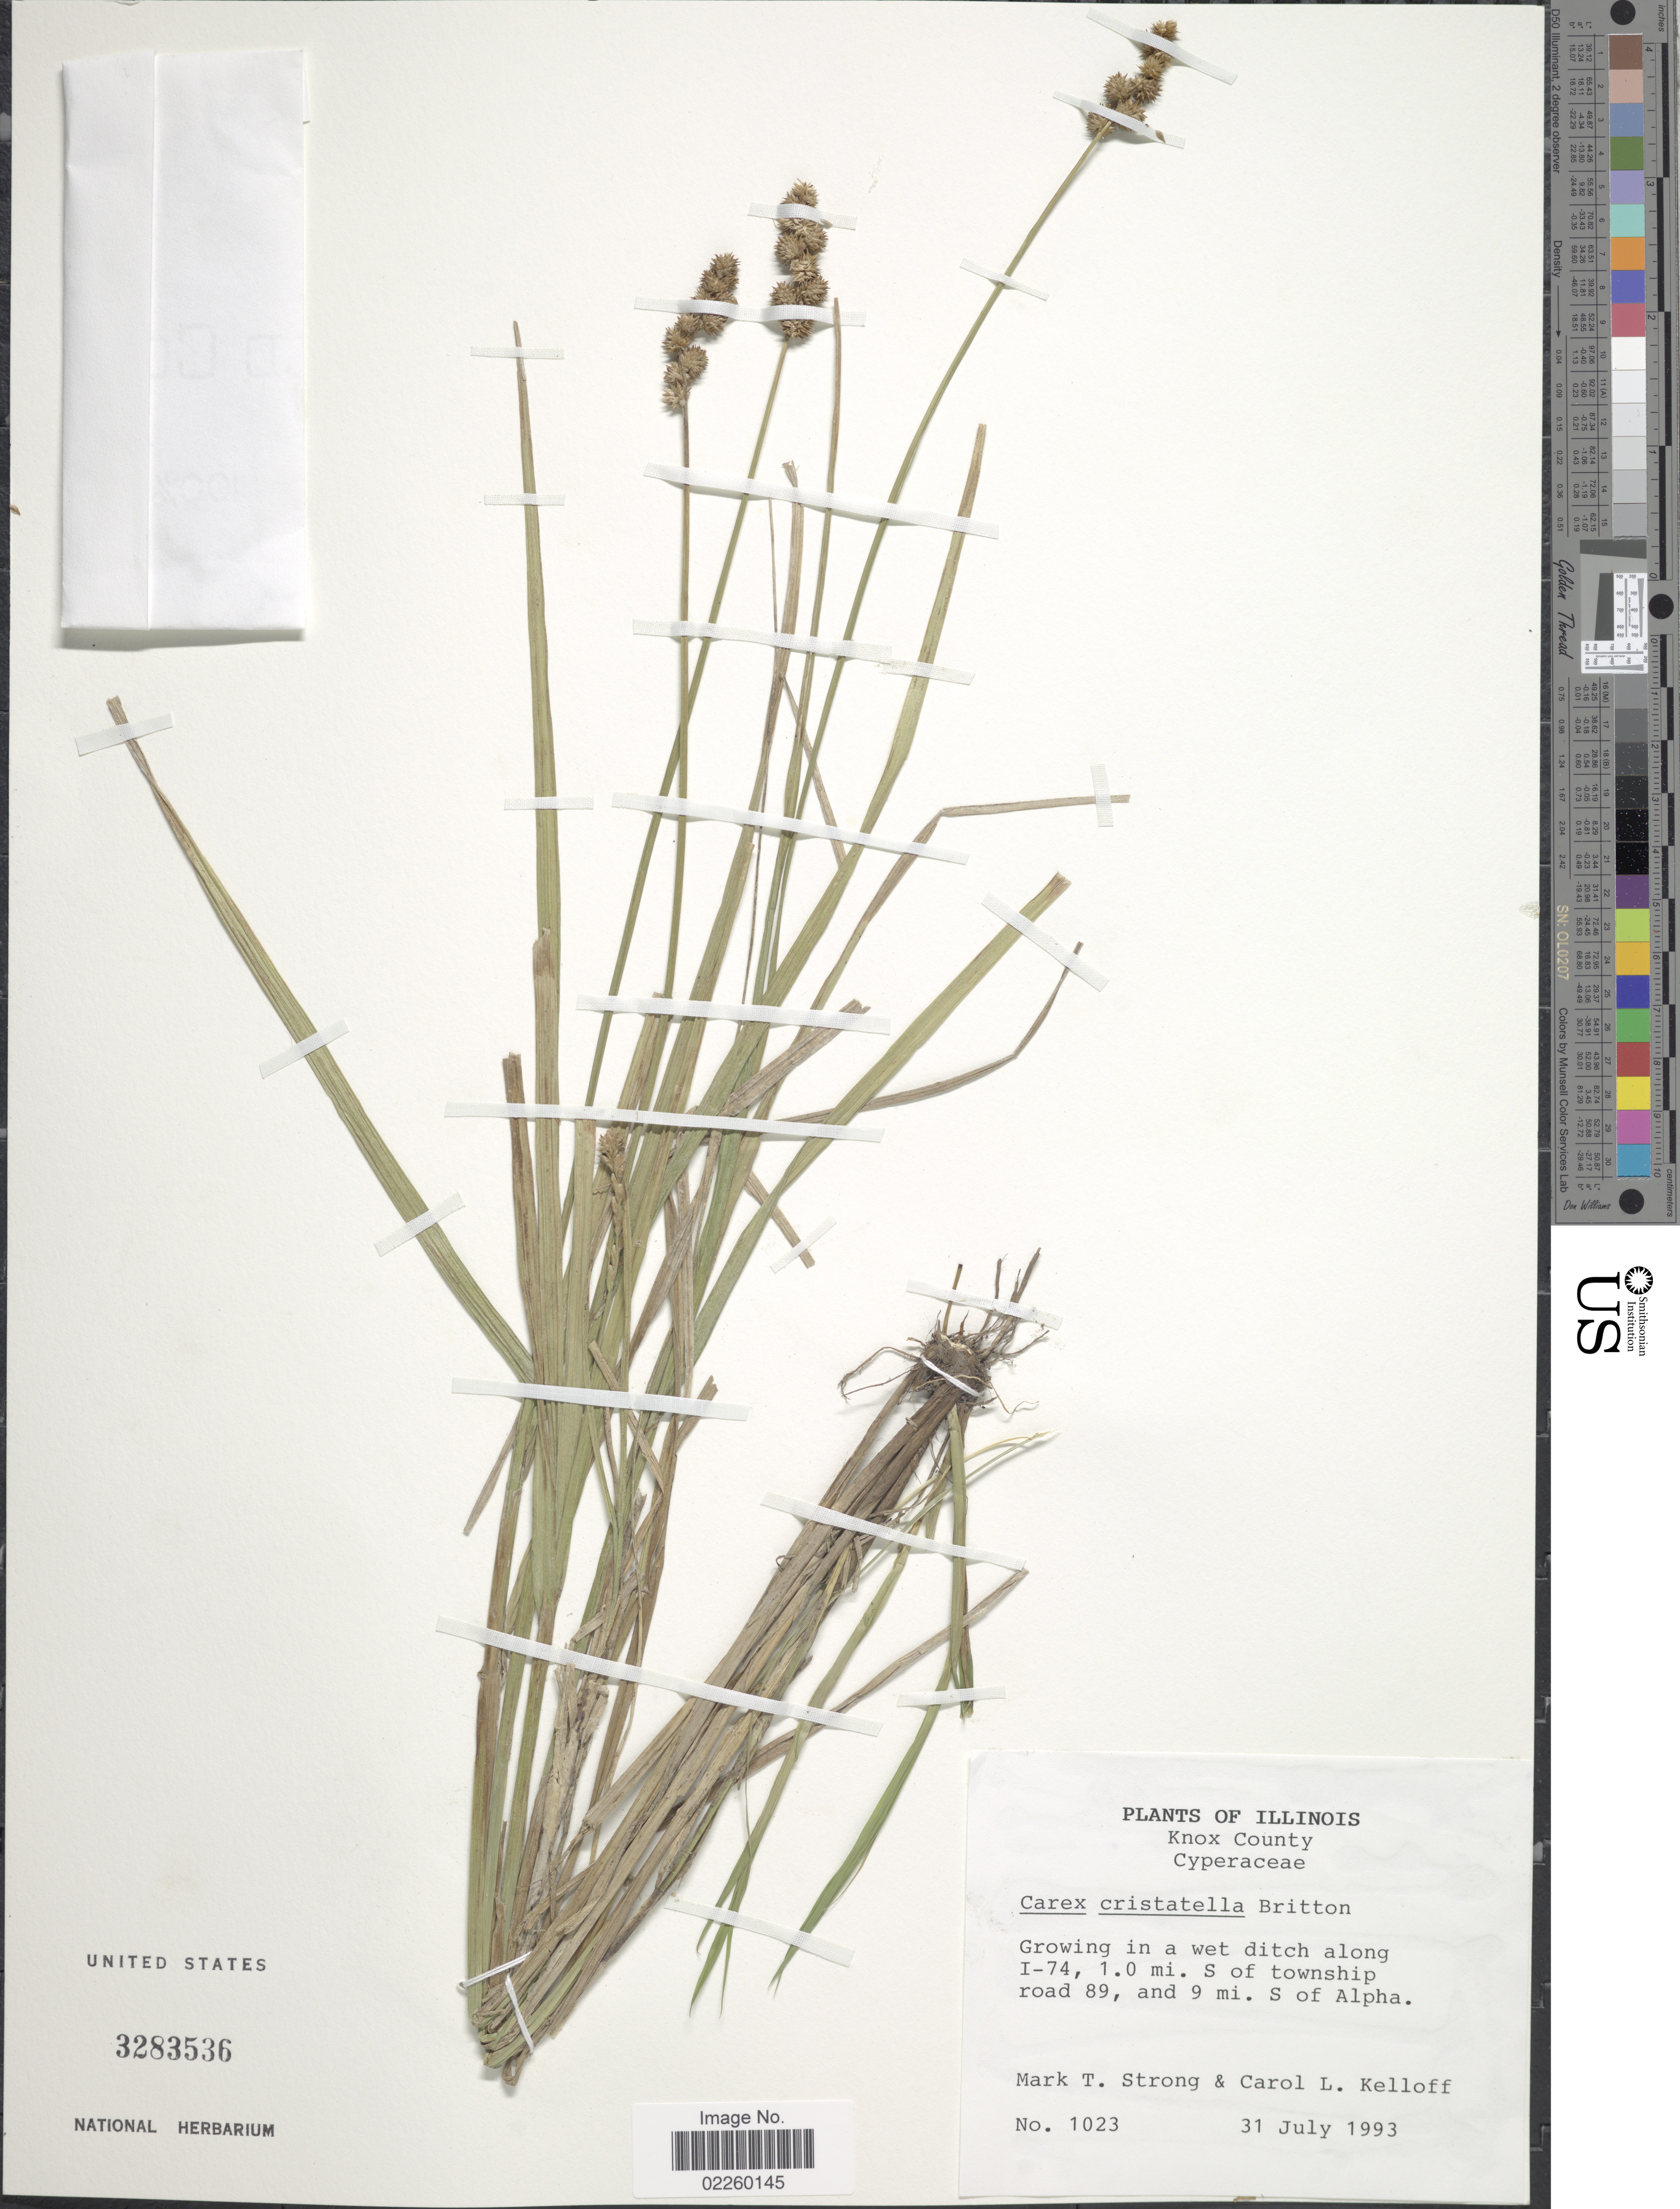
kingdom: Plantae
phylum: Tracheophyta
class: Liliopsida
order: Poales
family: Cyperaceae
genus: Carex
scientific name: Carex cristatella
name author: Britton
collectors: M. T. Strong & C. L. Kelloff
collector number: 1023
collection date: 1993-07-31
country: United States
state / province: Illinois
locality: Knox County. along I-74, 1.0 mi. S of township road 89, and 9 mi. S of Alpha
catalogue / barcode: US 3283536